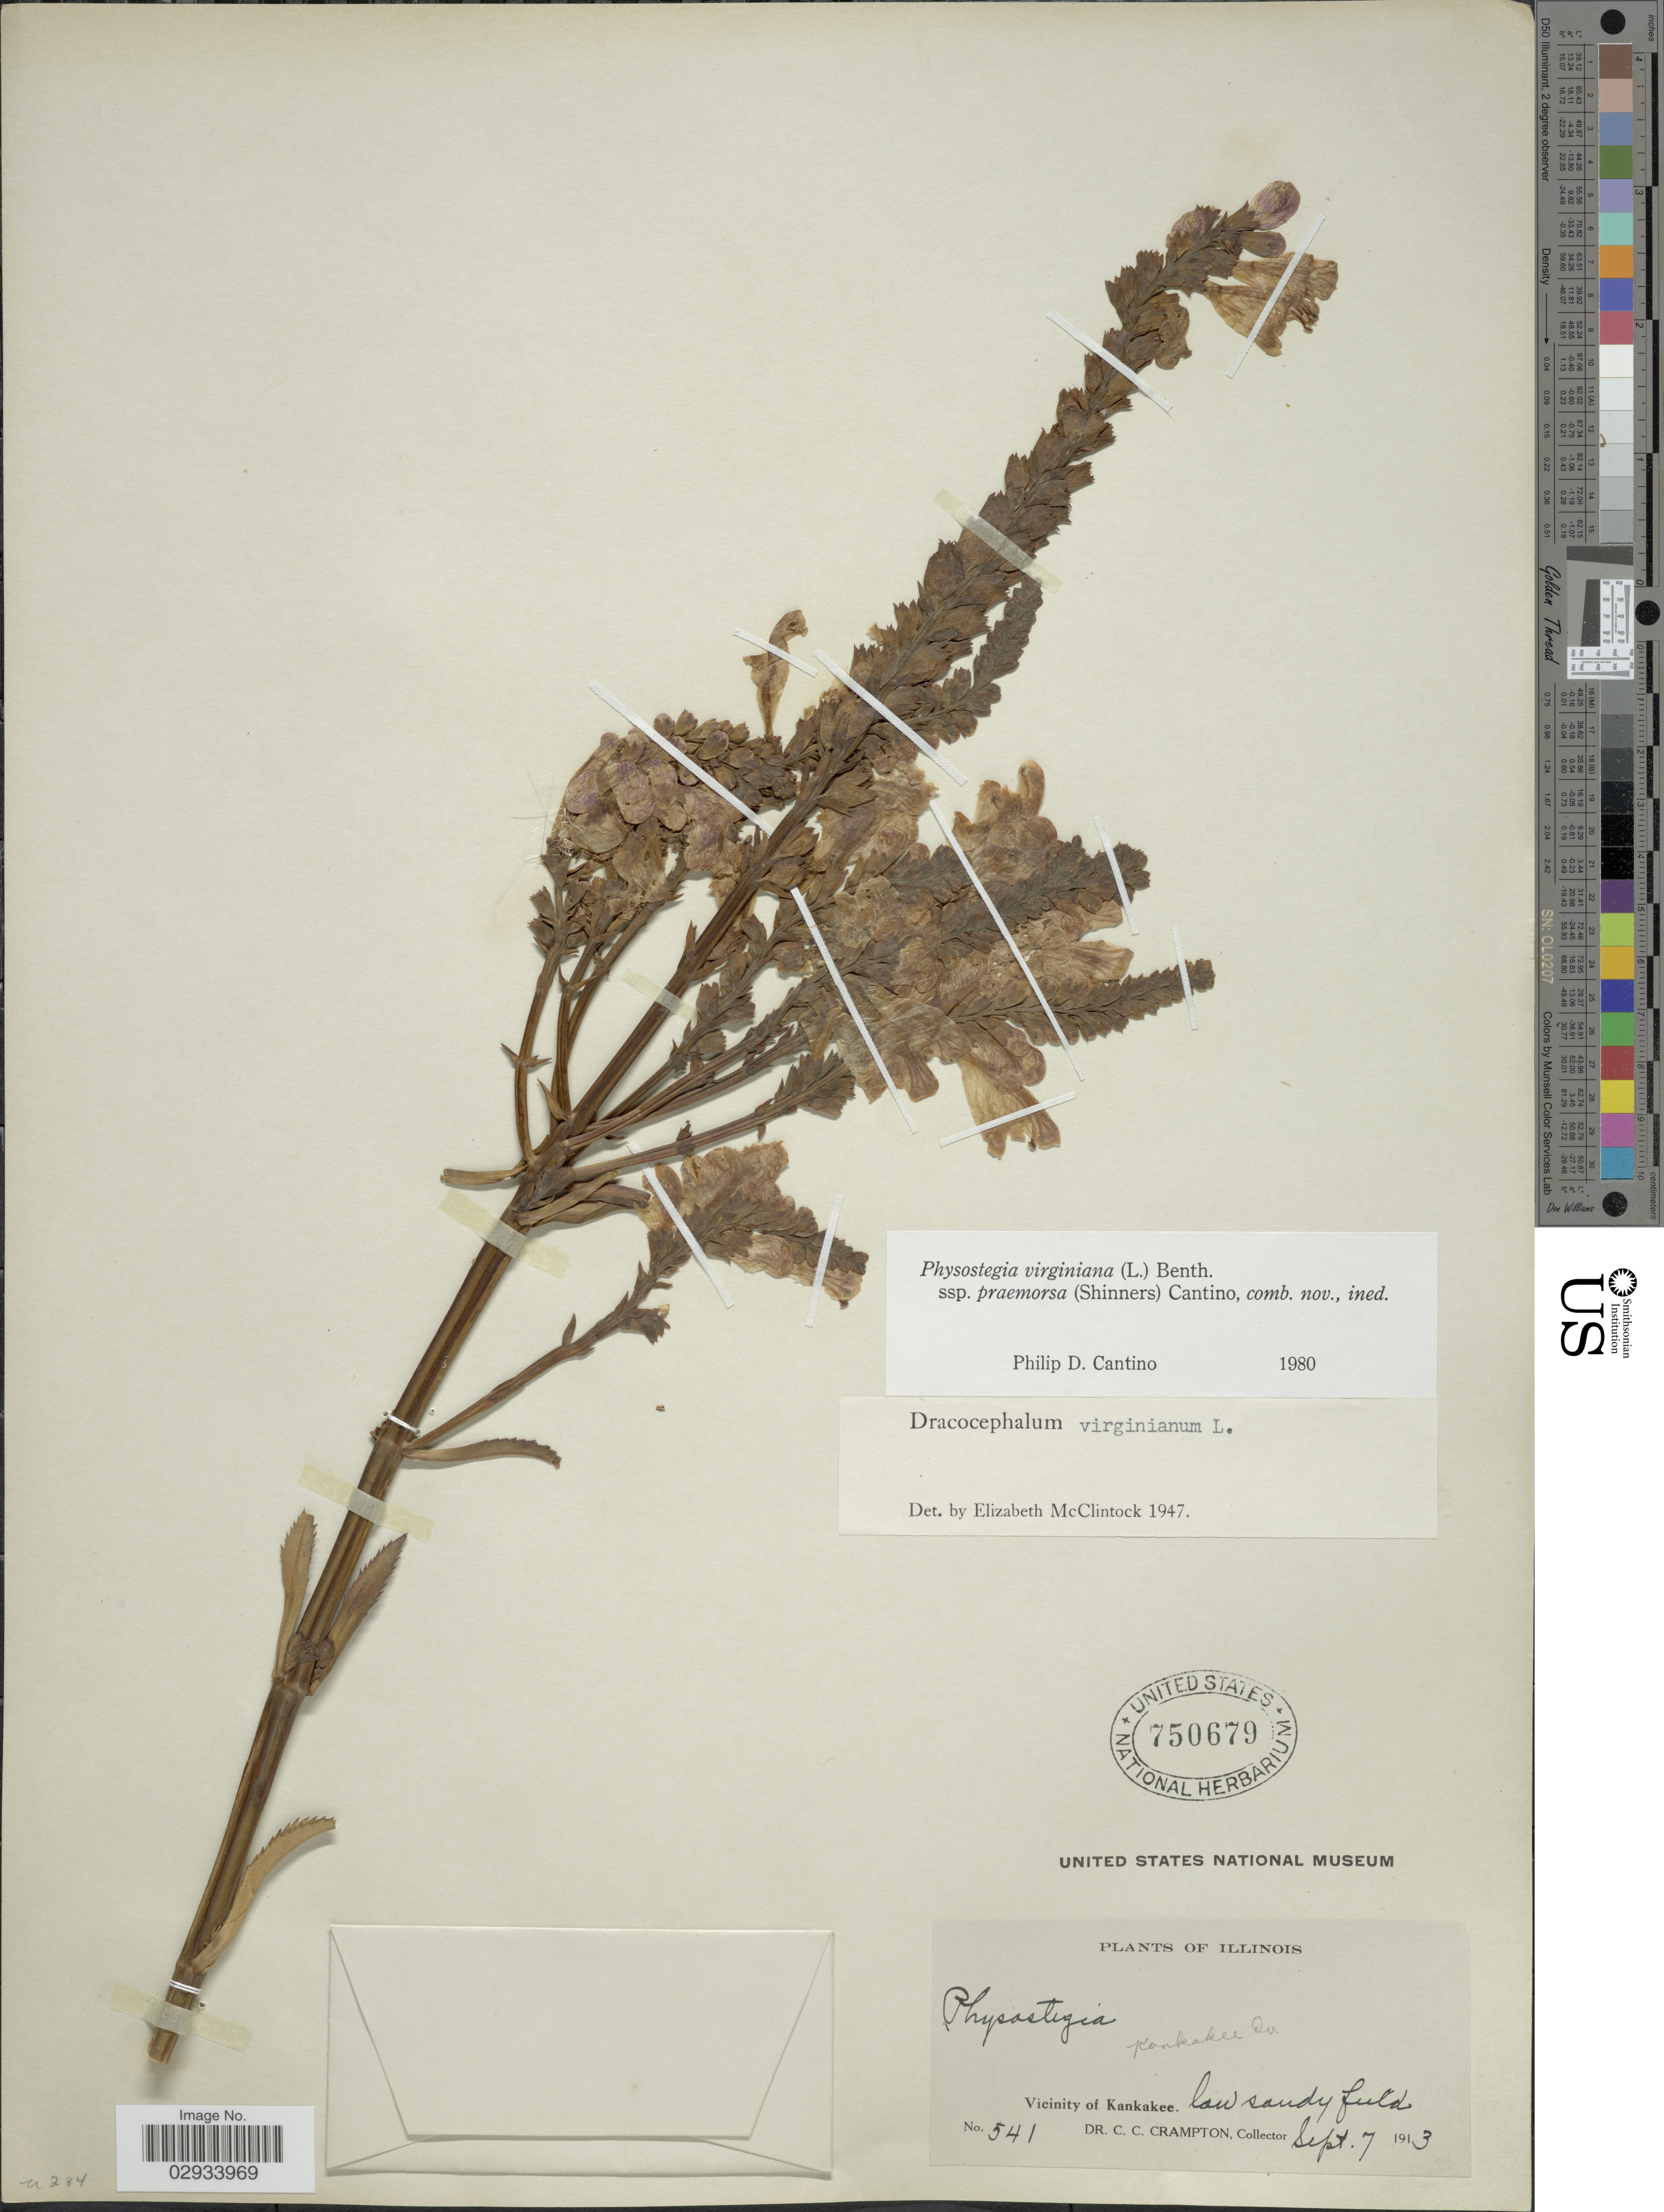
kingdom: Plantae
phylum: Tracheophyta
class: Magnoliopsida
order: Lamiales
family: Lamiaceae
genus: Physostegia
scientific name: Physostegia virginiana subsp. praemorsa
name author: (Shinners) P.D. Cantino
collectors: C. Crampton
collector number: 541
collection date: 1913-09-07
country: United States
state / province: Illinois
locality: Kankakee Co., Vicinity of Kankakee, low sandy field.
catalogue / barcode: US 750679